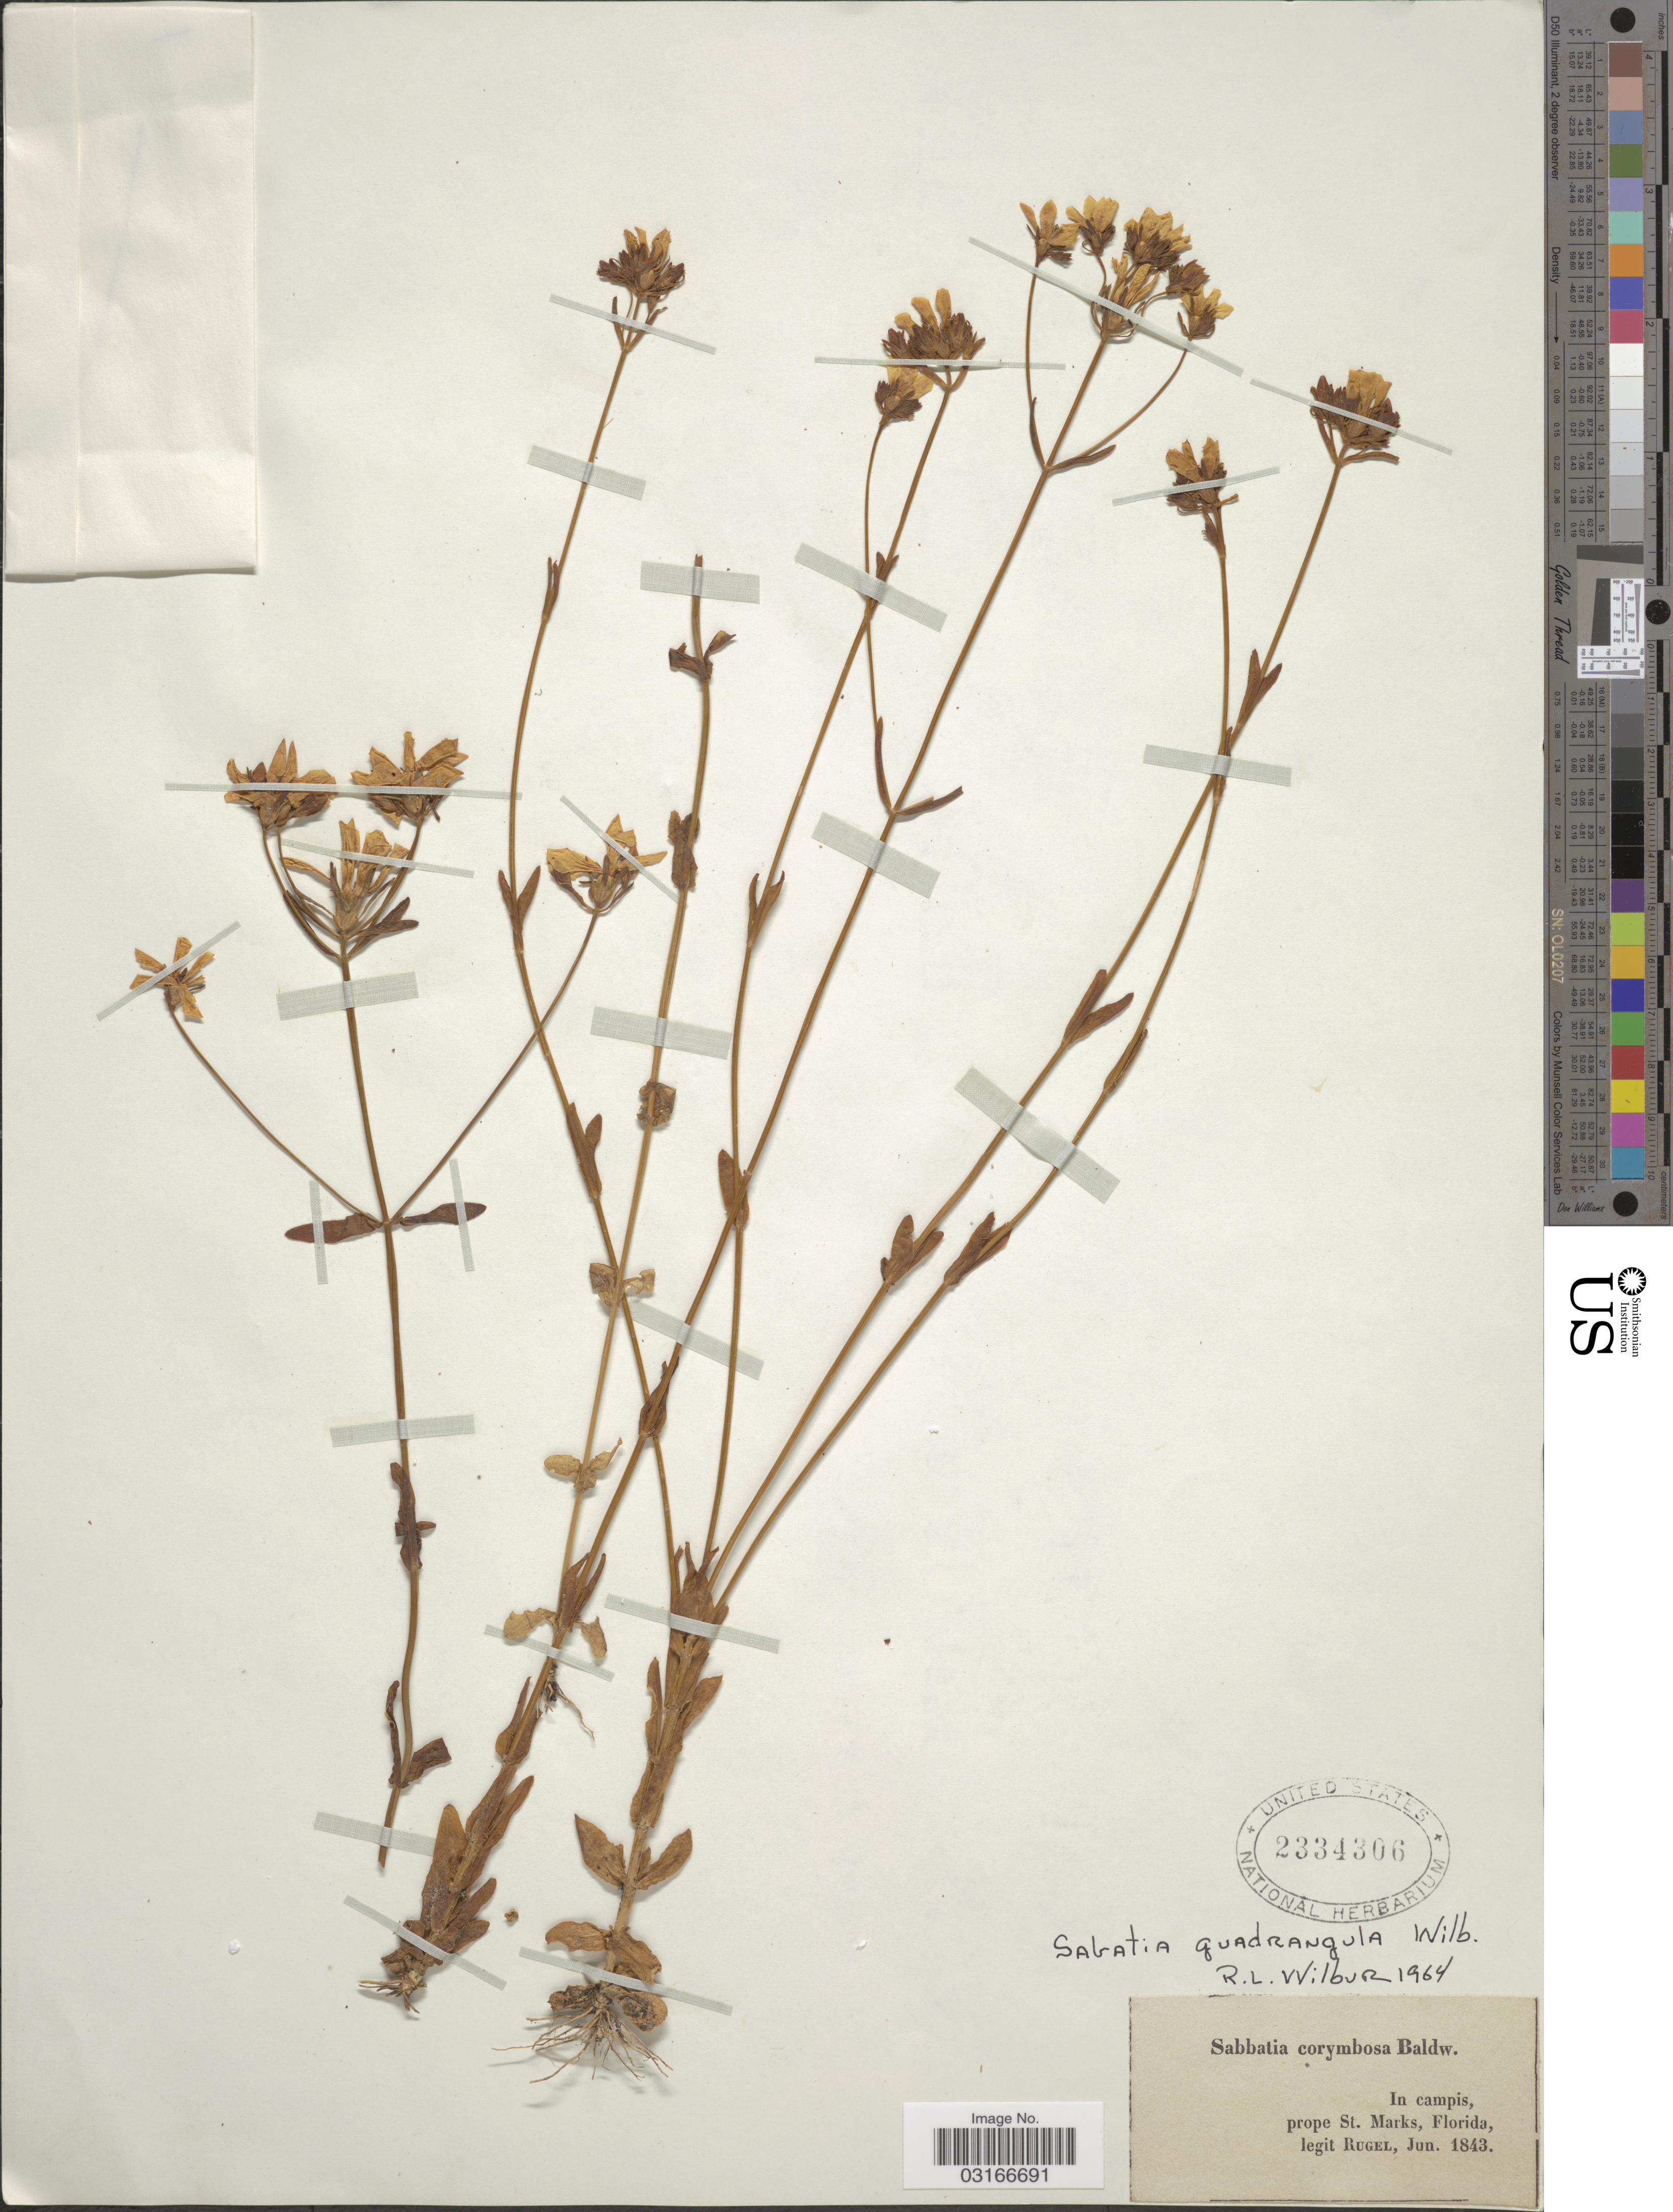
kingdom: Plantae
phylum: Tracheophyta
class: Magnoliopsida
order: Gentianales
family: Gentianaceae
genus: Sabatia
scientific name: Sabatia quadrangula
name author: Wilbur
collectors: Rugel, --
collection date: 1843-06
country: United States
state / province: Florida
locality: In campis, prope St. Marks.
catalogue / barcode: US 2334306